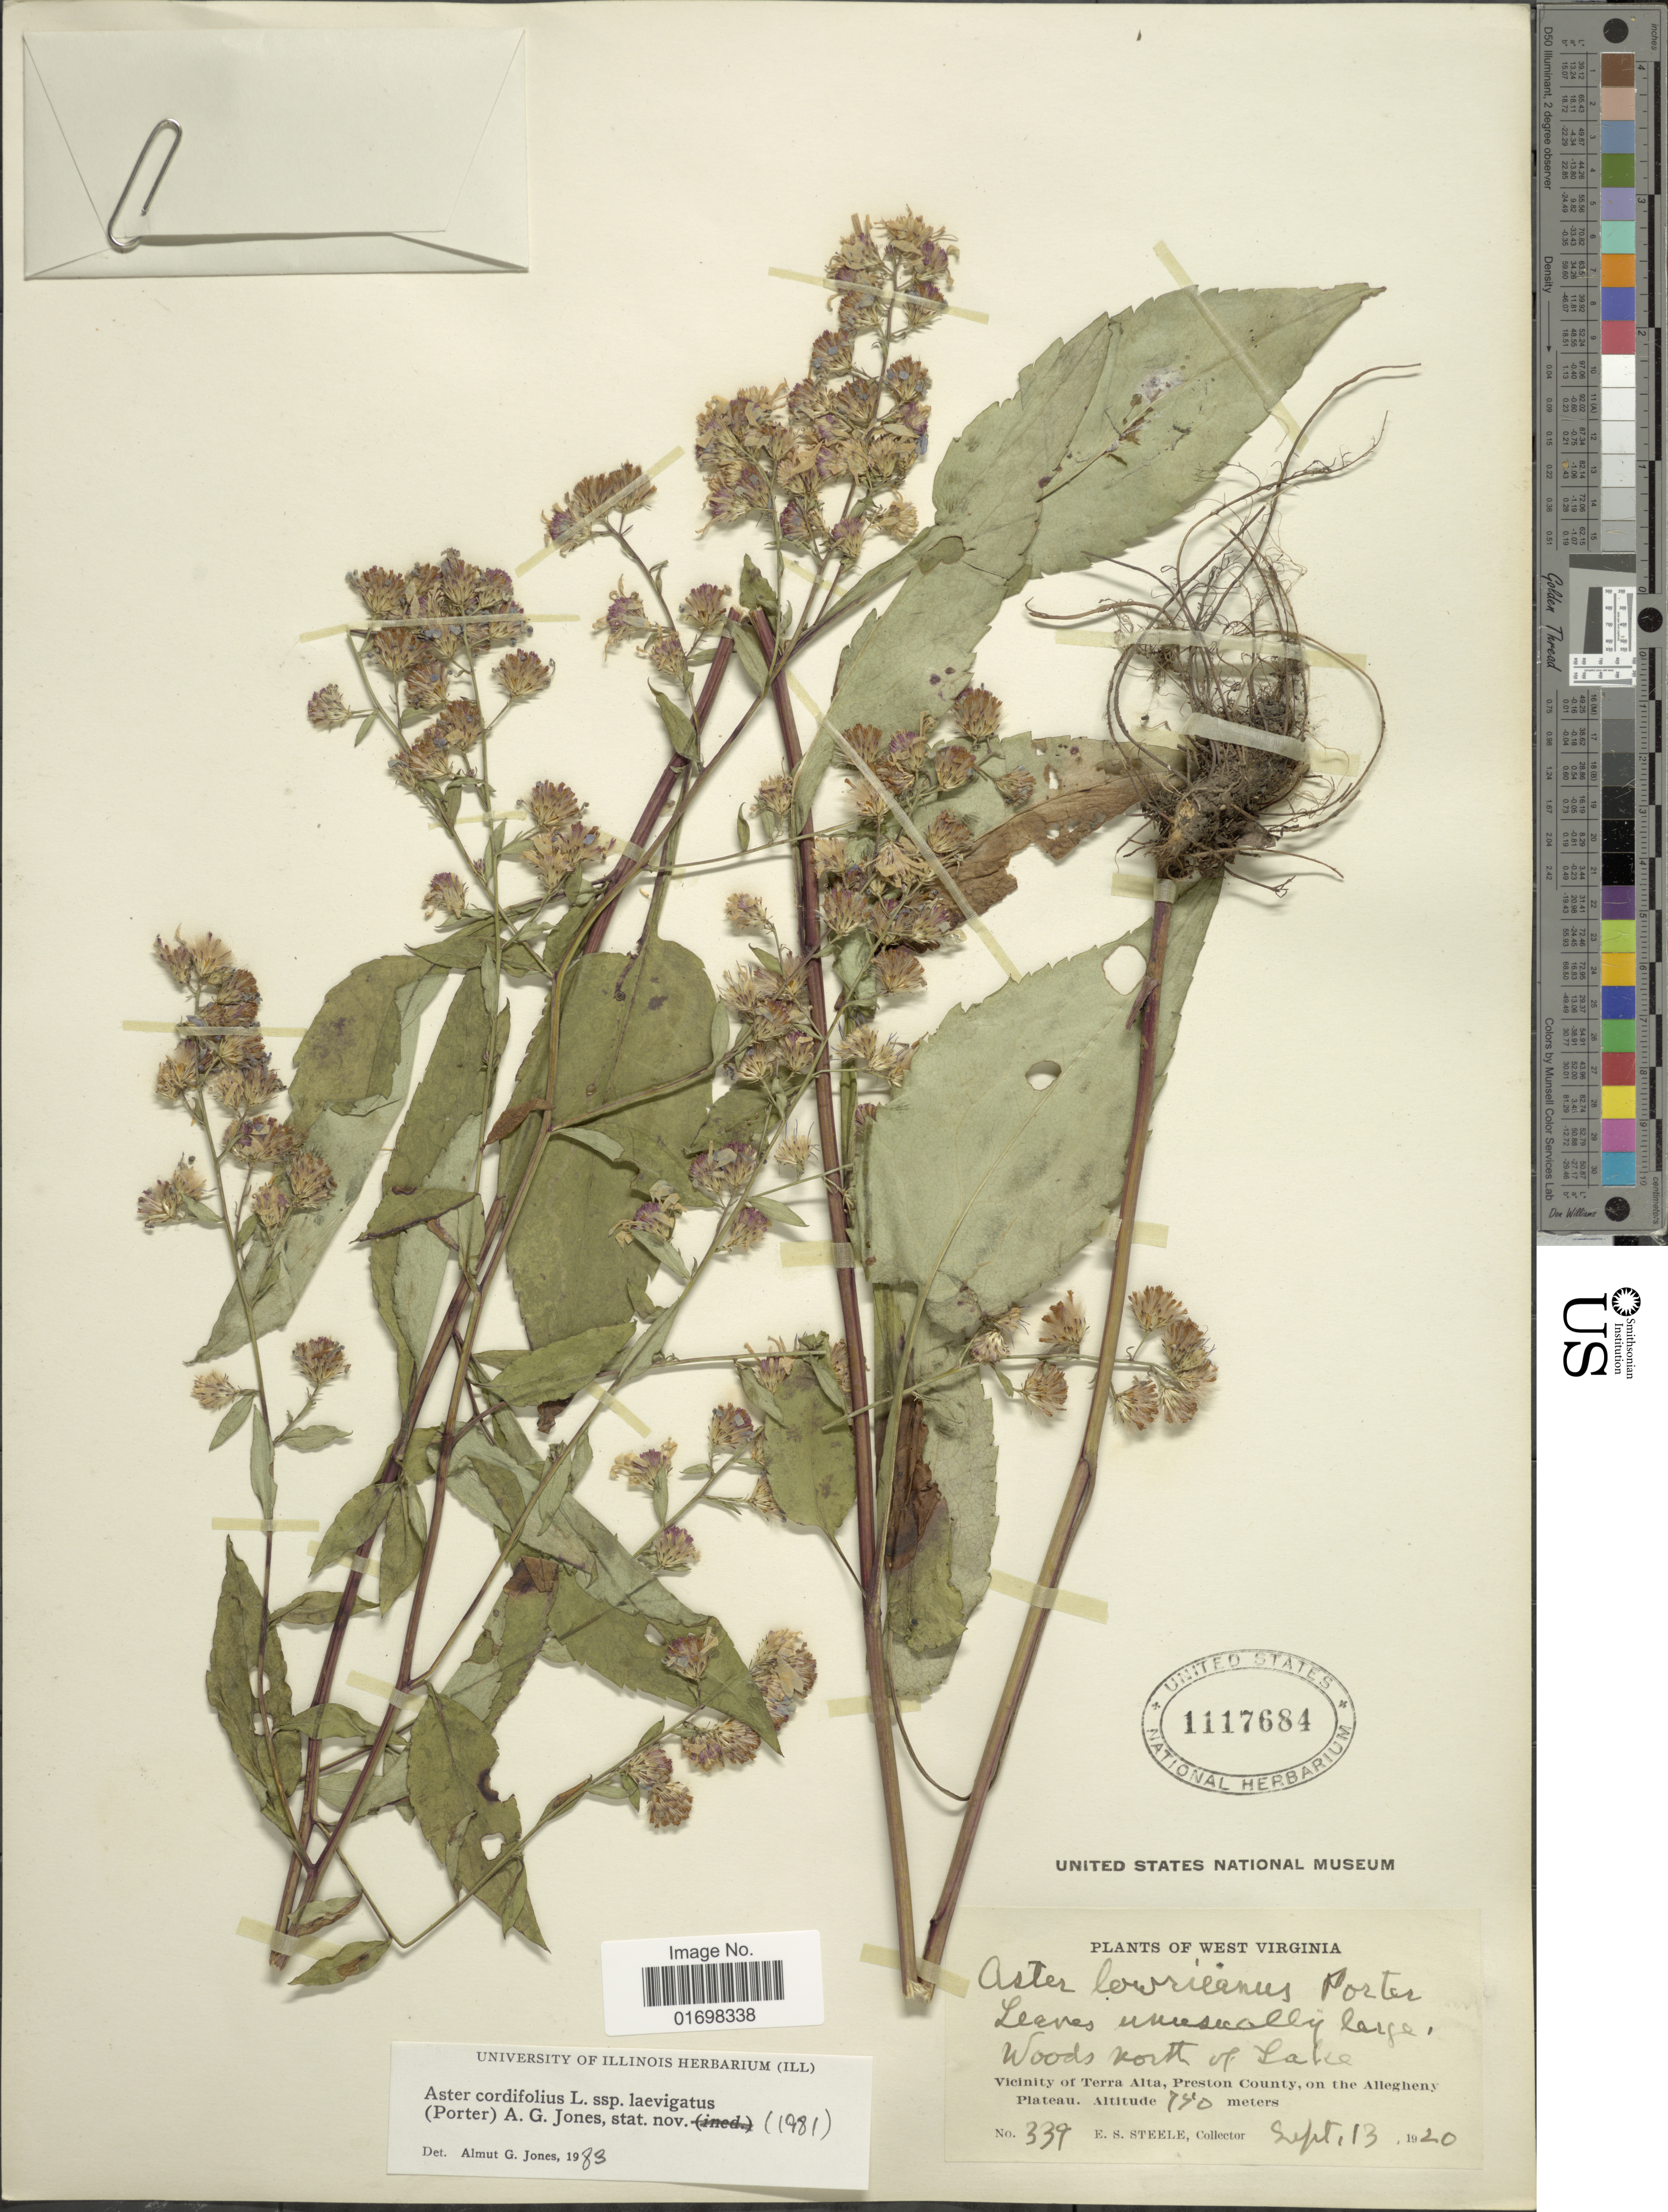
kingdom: Plantae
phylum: Tracheophyta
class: Magnoliopsida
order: Asterales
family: Asteraceae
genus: Symphyotrichum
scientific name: Symphyotrichum lowrieanum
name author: (Porter) G.L. Nesom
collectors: E. Steele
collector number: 339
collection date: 1920-09-13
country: United States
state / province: West Virginia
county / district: Preston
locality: West Virginia. Woods north of Lake, Vicinity of Terra Alta, Preston County, on the Allegheny Plateau.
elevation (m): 750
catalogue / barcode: US 1117684